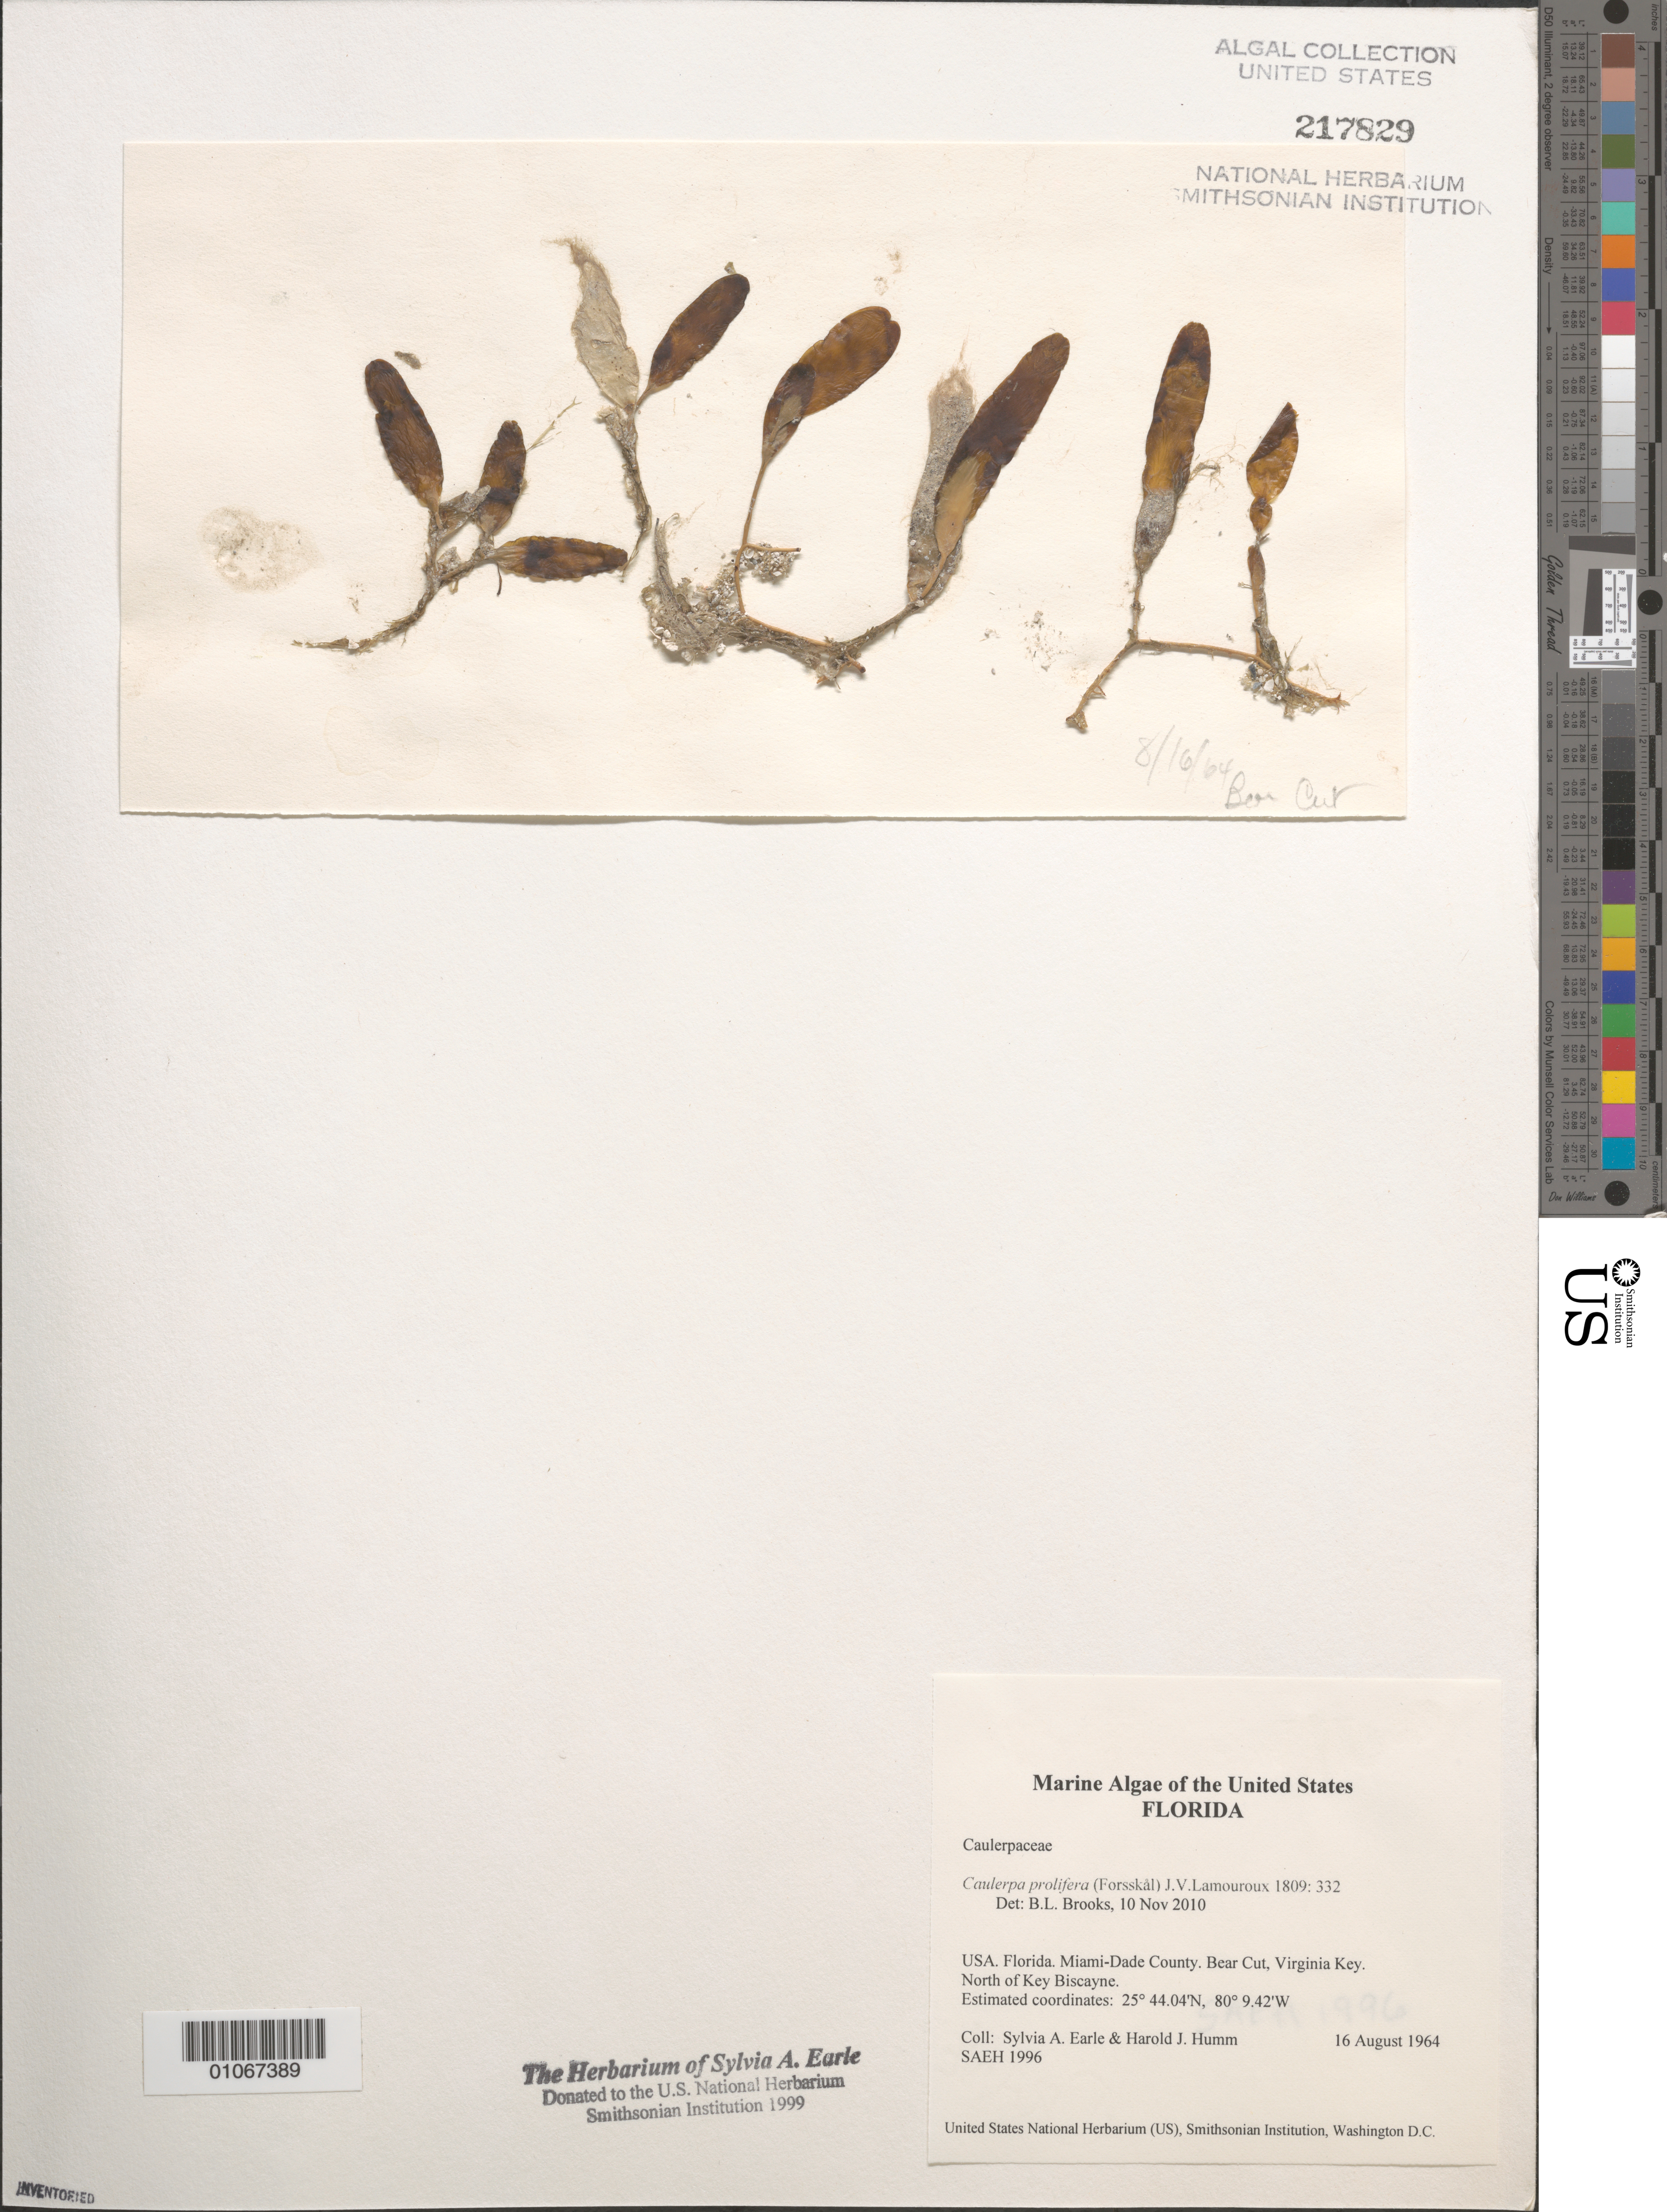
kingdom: Plantae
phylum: Chlorophyta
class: Ulvophyceae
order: Bryopsidales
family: Caulerpaceae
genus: Caulerpa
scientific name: Caulerpa prolifera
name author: (Forssk.) J.V.Lamouroux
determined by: Brooks, B. L., (BOT), Smithsonian Institution - National Museum of Natural History (UNITED STATES)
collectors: S. A. Earle & H. J. Humm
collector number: SAEH 1996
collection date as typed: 16 Aug 1964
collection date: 1964-08-16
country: United States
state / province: Florida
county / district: Miami-Dade County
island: Virginia Key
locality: Bear Cut, north of Key Biscayne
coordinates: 25 44.04'N, 80 9.42'W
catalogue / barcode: US 217829